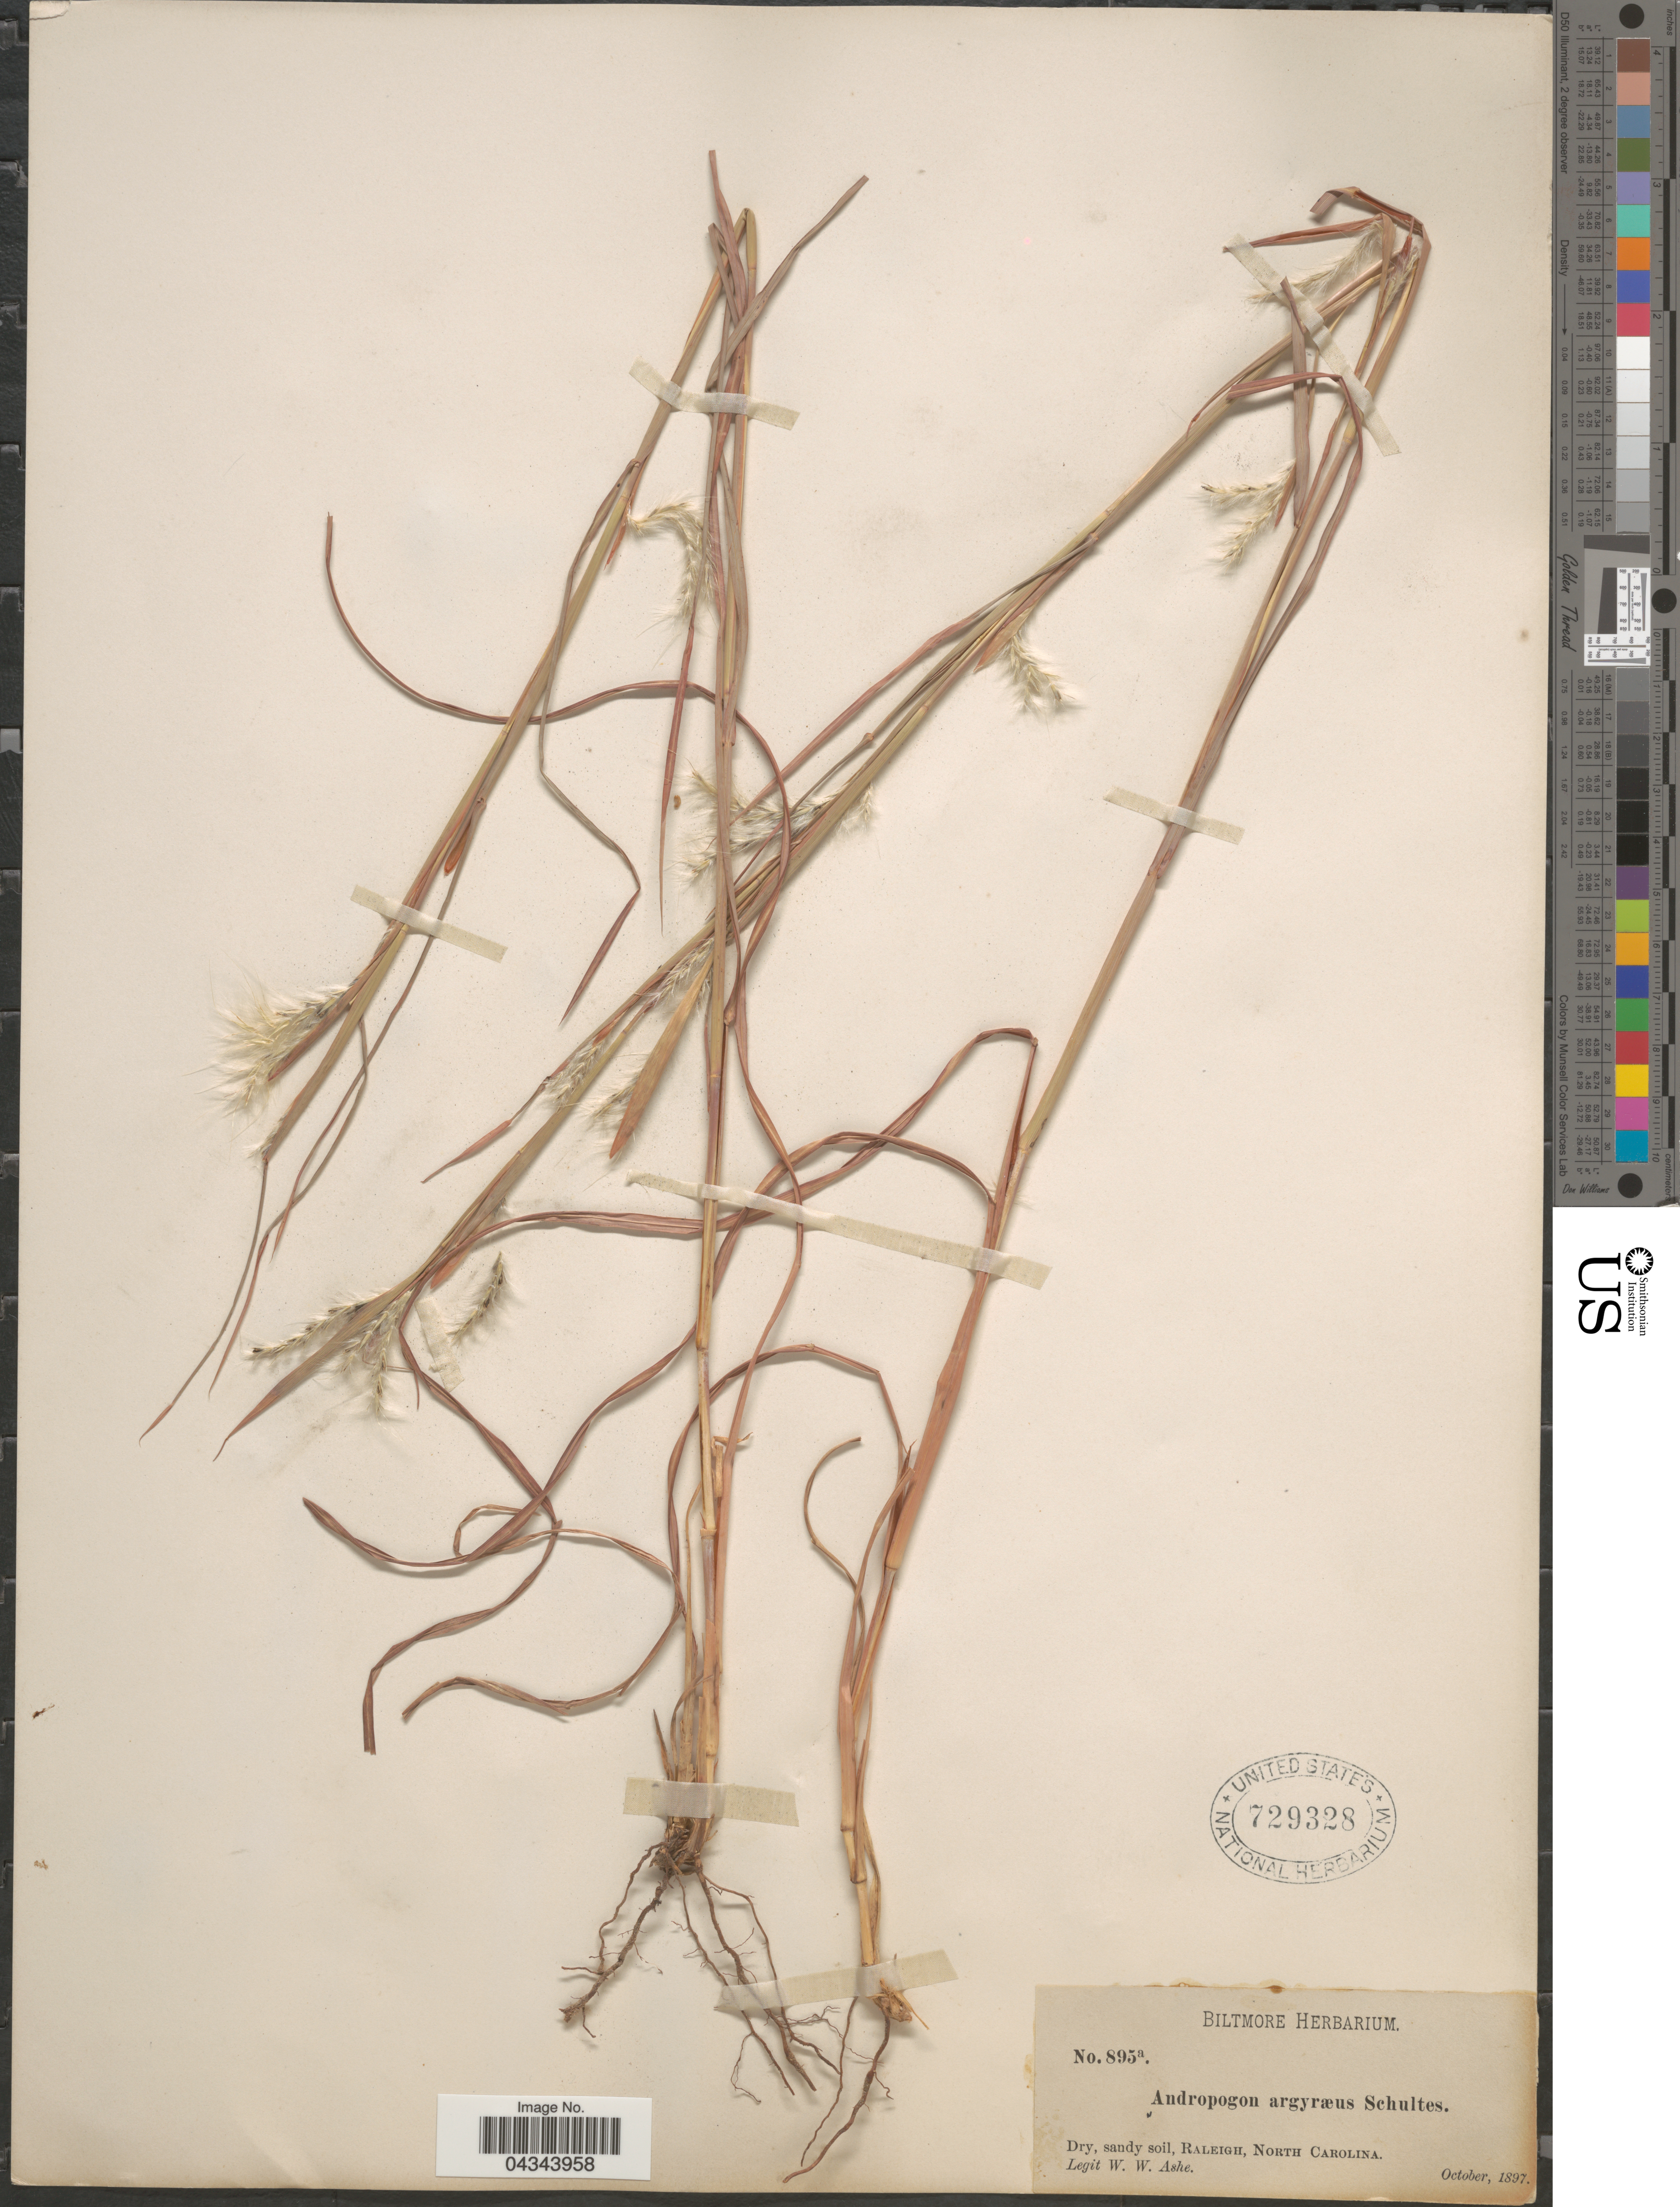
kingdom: Plantae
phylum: Tracheophyta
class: Liliopsida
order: Poales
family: Poaceae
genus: Andropogon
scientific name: Andropogon ternarius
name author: Michx.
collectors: W. W. Ashe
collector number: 895a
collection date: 1897-01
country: United States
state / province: North Carolina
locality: Dry, sandy soil, Raleigh.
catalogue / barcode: US 729328